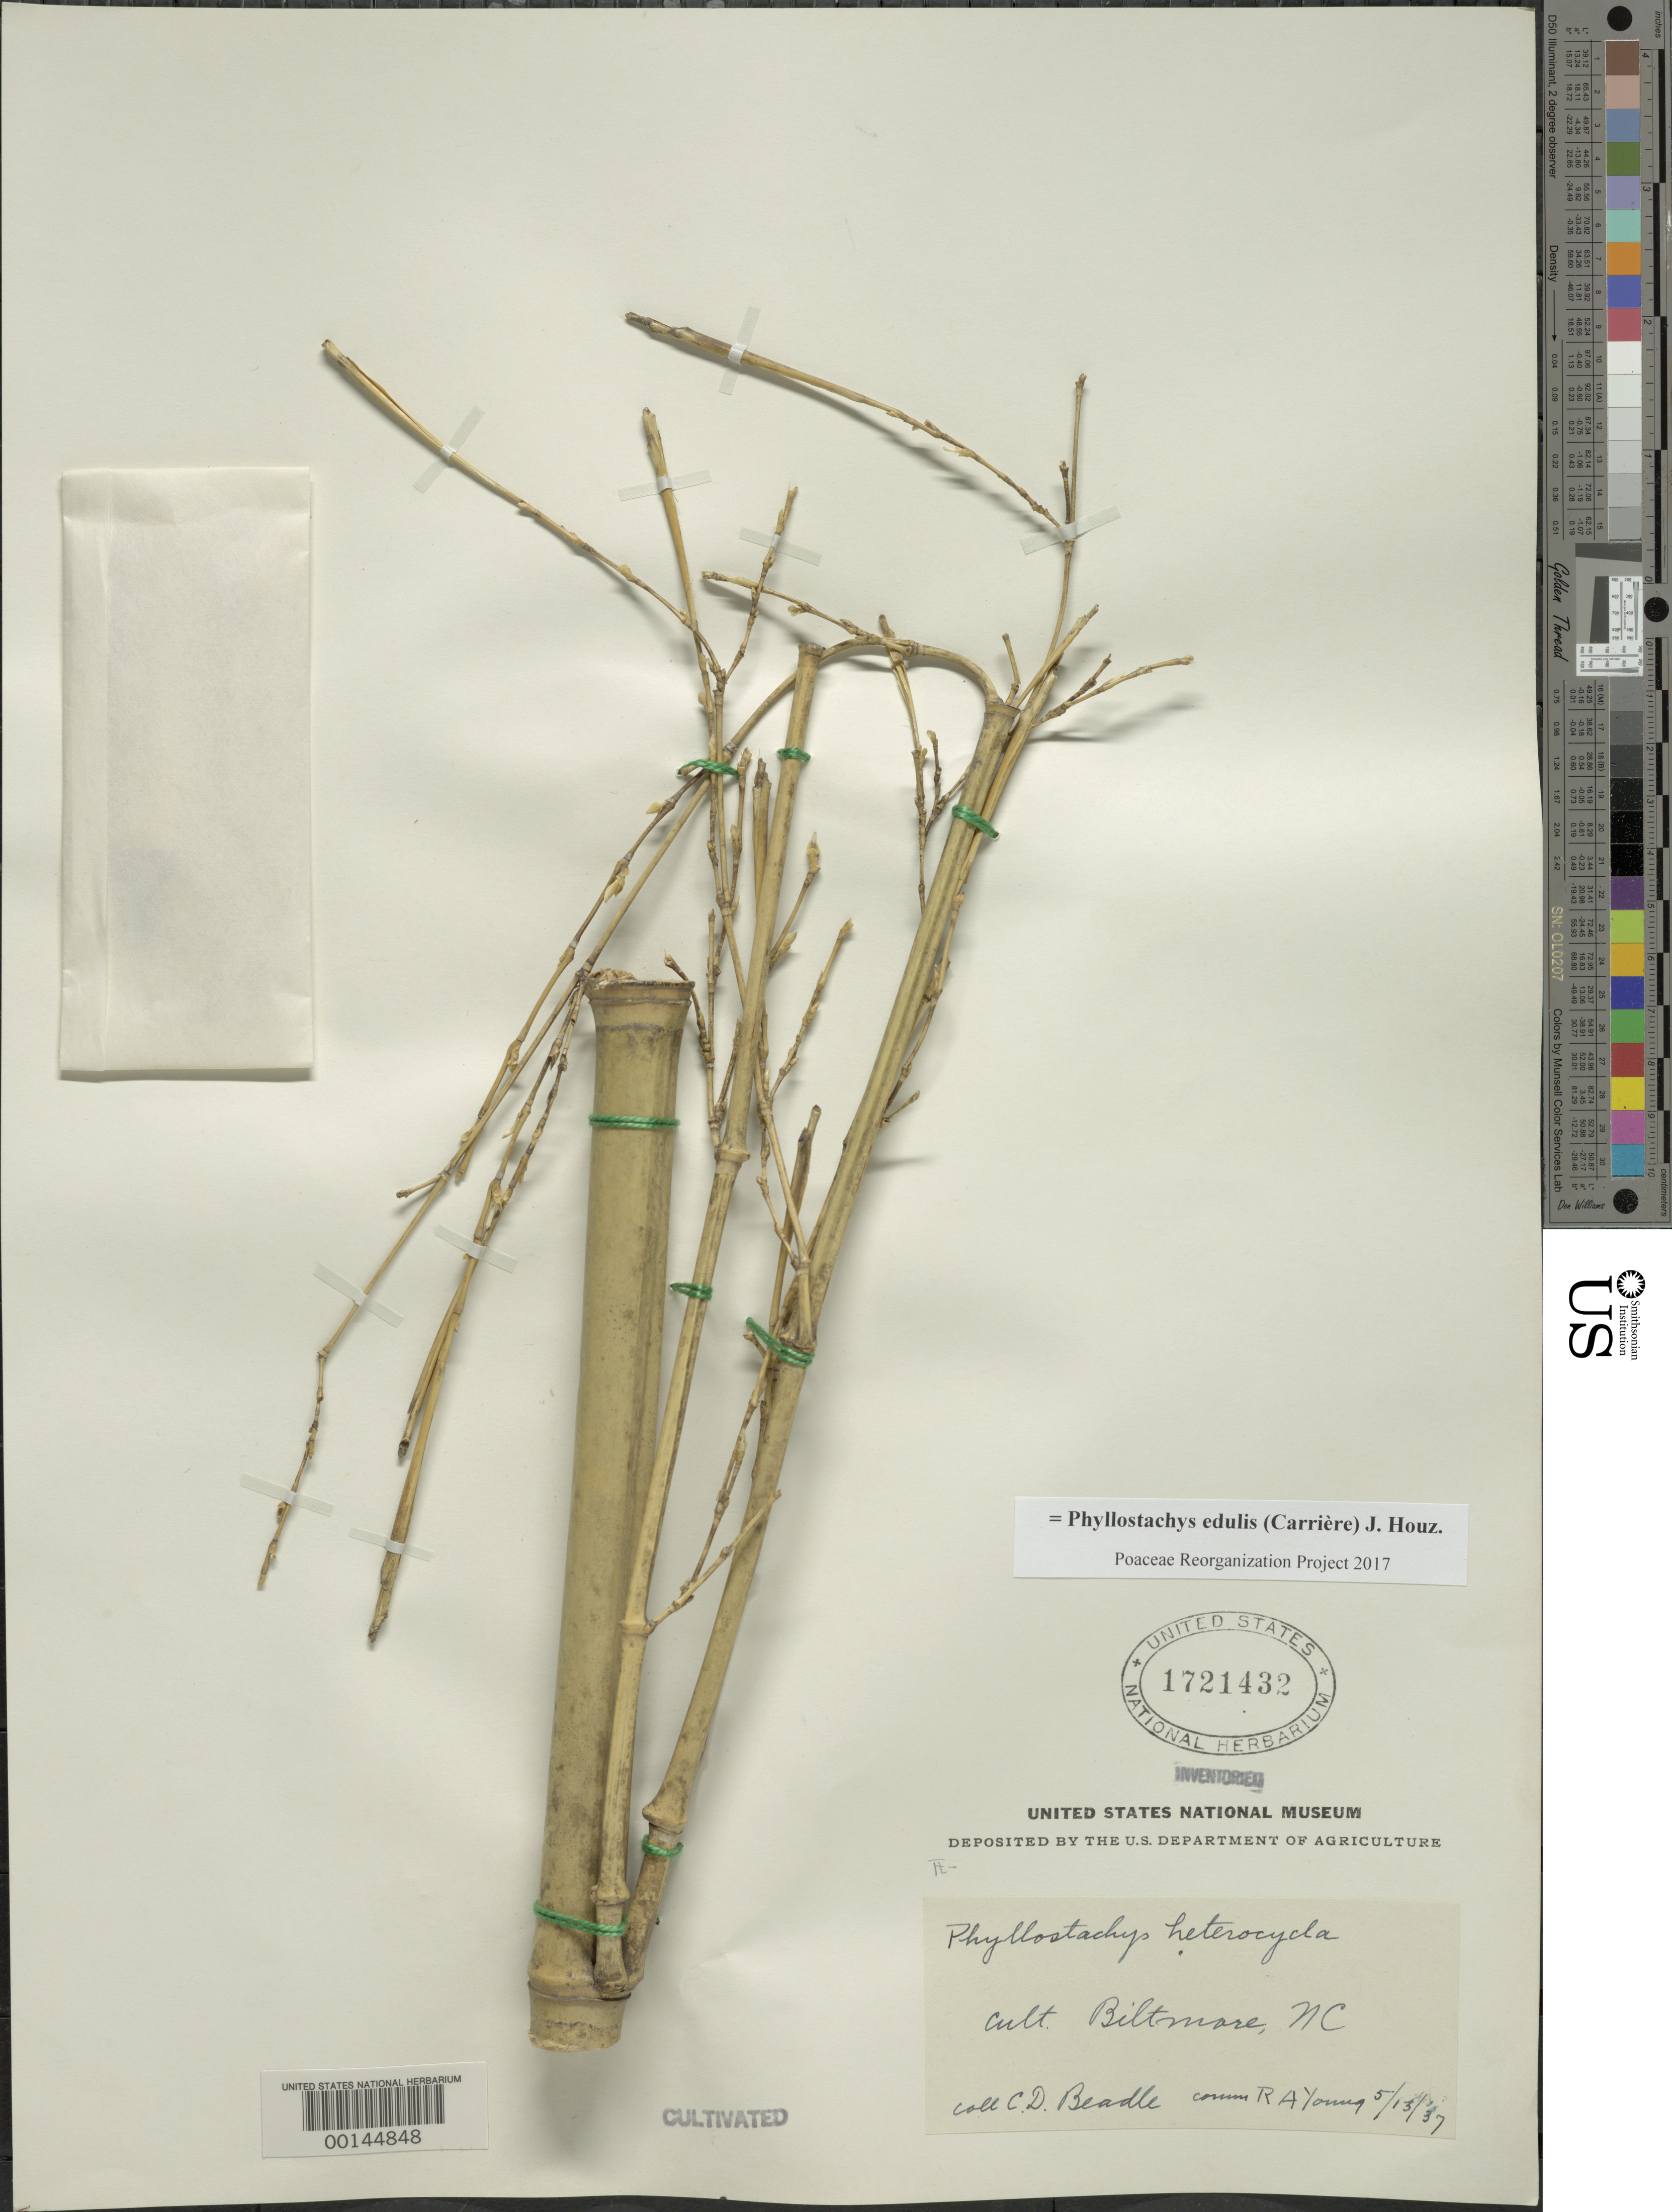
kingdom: Plantae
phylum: Tracheophyta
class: Liliopsida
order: Poales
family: Poaceae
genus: Phyllostachys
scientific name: Phyllostachys edulis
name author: (Carrière) J. Houz.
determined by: Poaceae Reorganization Project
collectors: C. Beadle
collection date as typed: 13 May 1937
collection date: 1937-05-13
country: United States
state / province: North Carolina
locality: Biltmore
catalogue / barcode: US 1721432